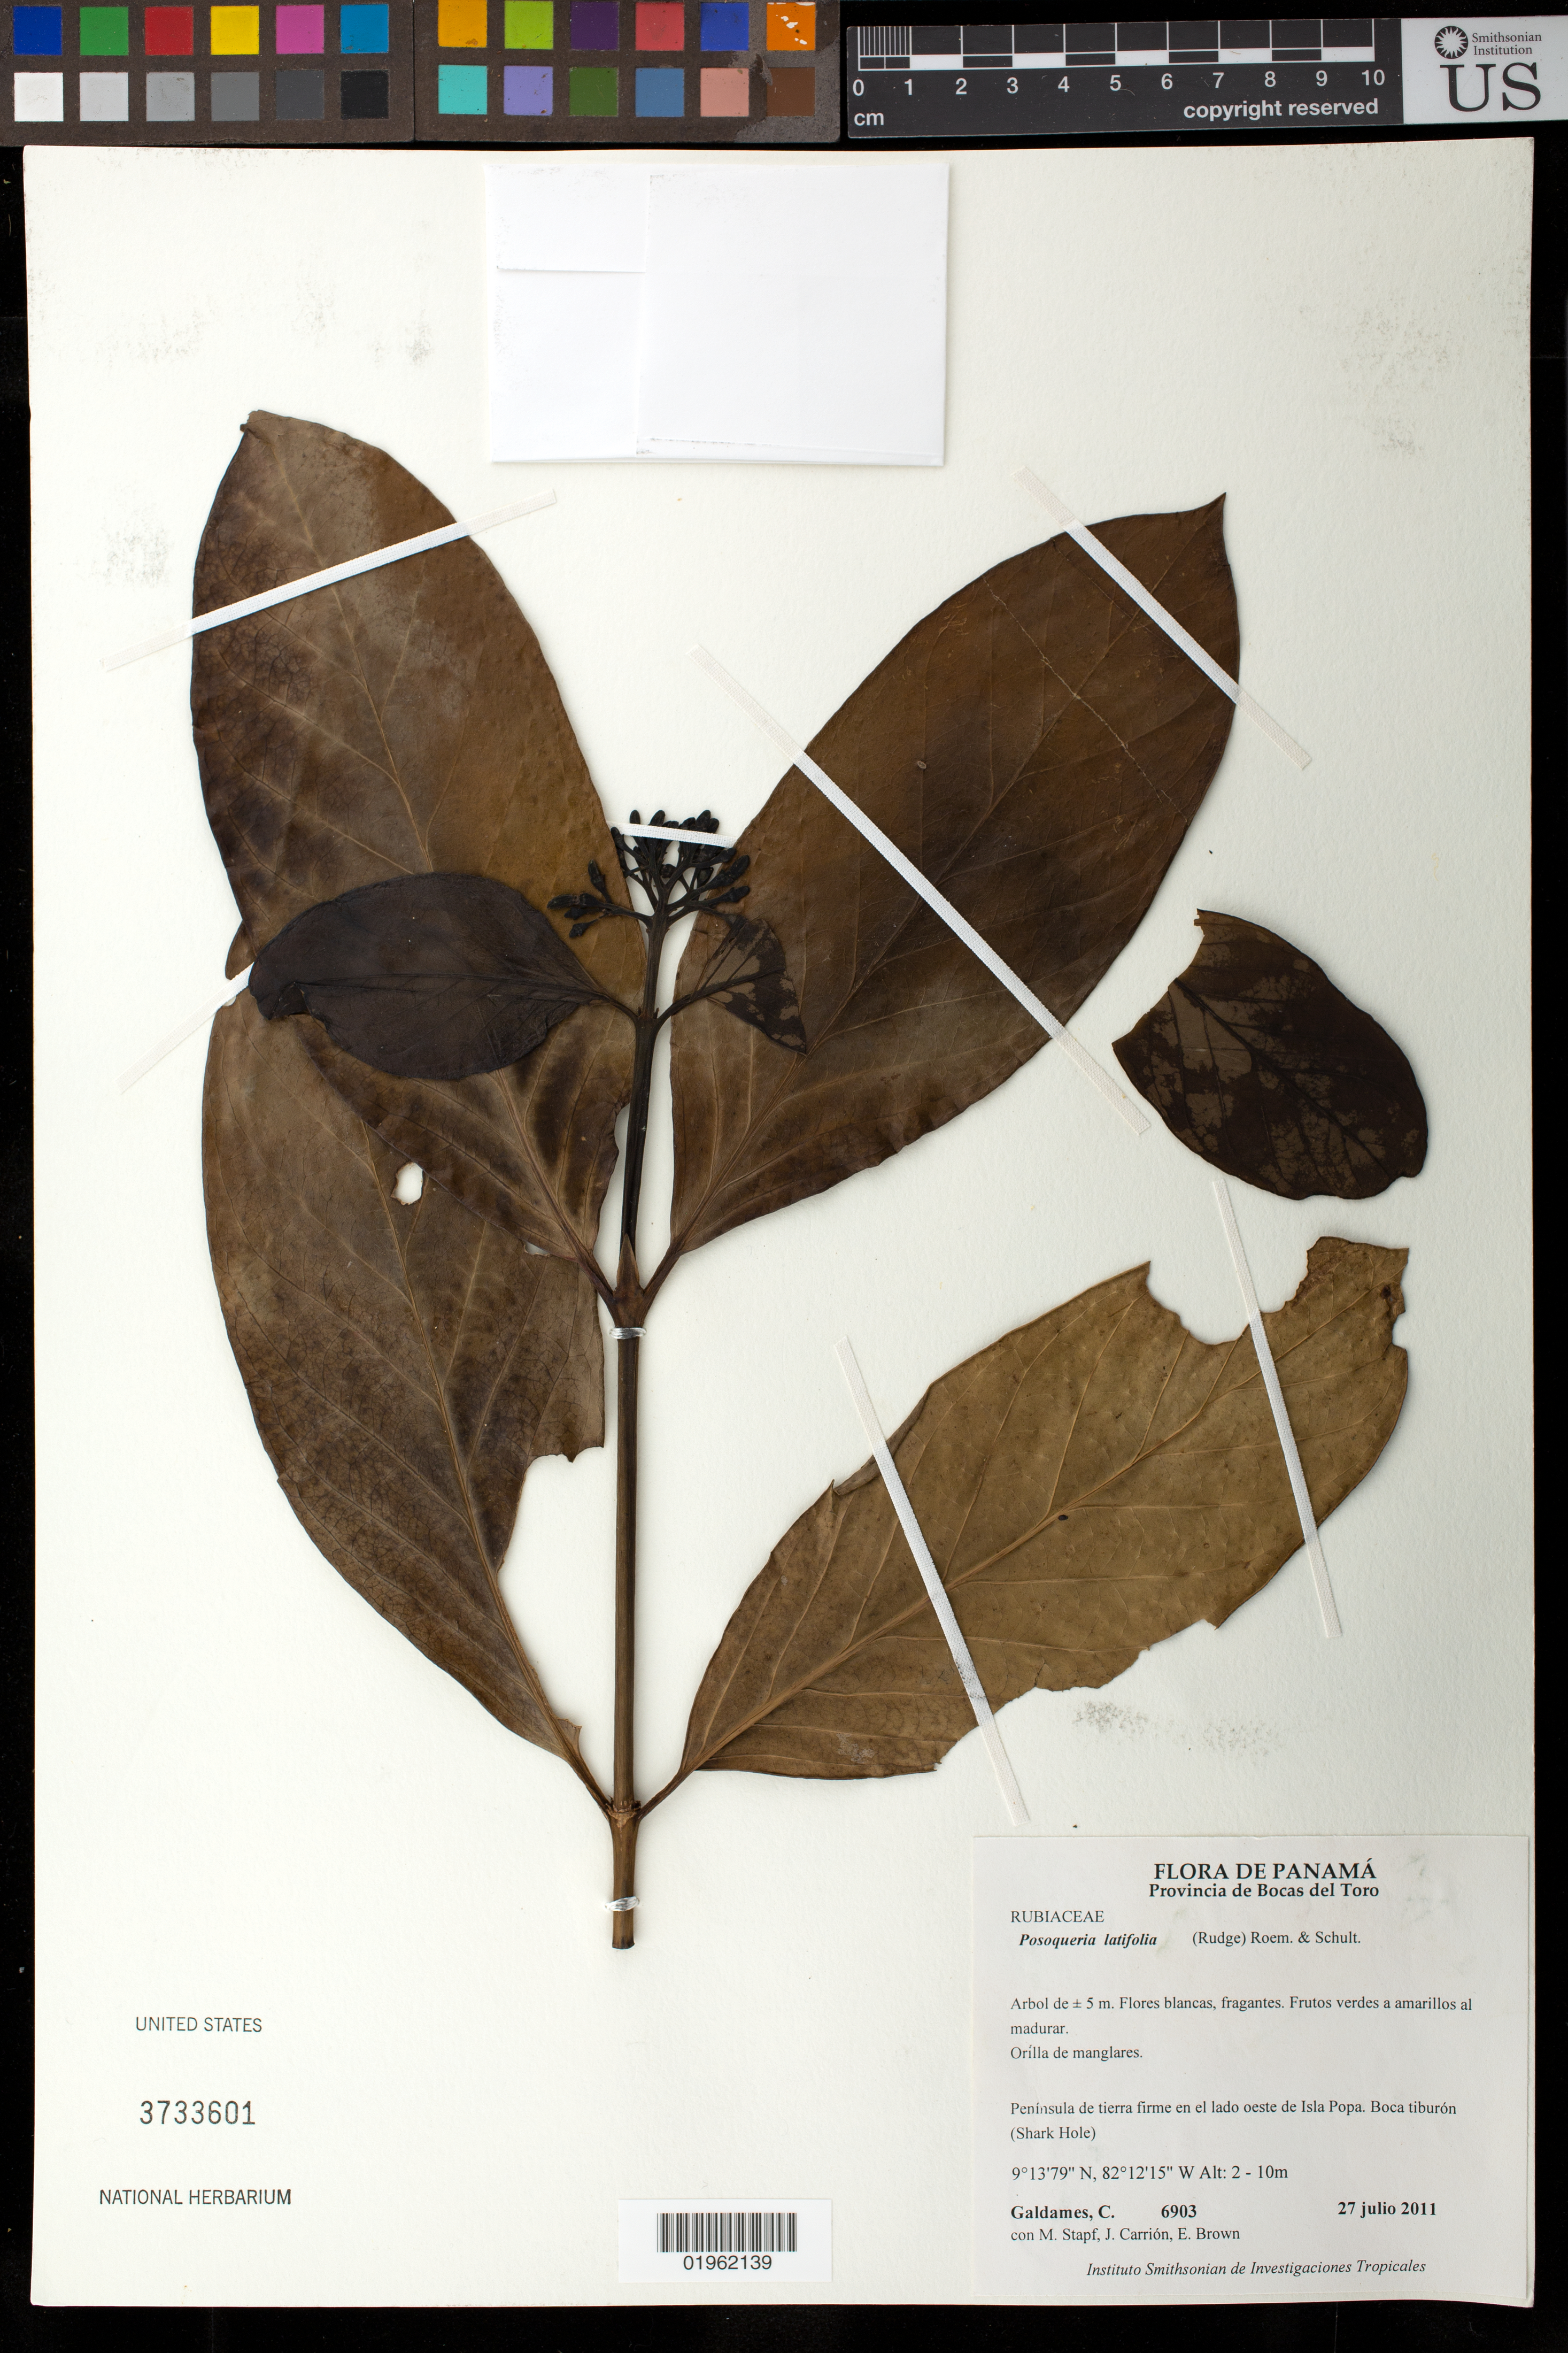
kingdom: Plantae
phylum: Tracheophyta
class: Magnoliopsida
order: Gentianales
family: Rubiaceae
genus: Posoqueria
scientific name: Posoqueria latifolia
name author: (Rudge) Roem. & Schult.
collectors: C. Galdames, M. Stapf, J. Carrión & E. Brown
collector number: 6903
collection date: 2011-07-27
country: Panama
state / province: Bocas del Toro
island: Popa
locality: Peninsula de tierra firme en el lado oeste de Isla Popa. Boca tiburón (Shark Hole)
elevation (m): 2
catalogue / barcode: US 3733601